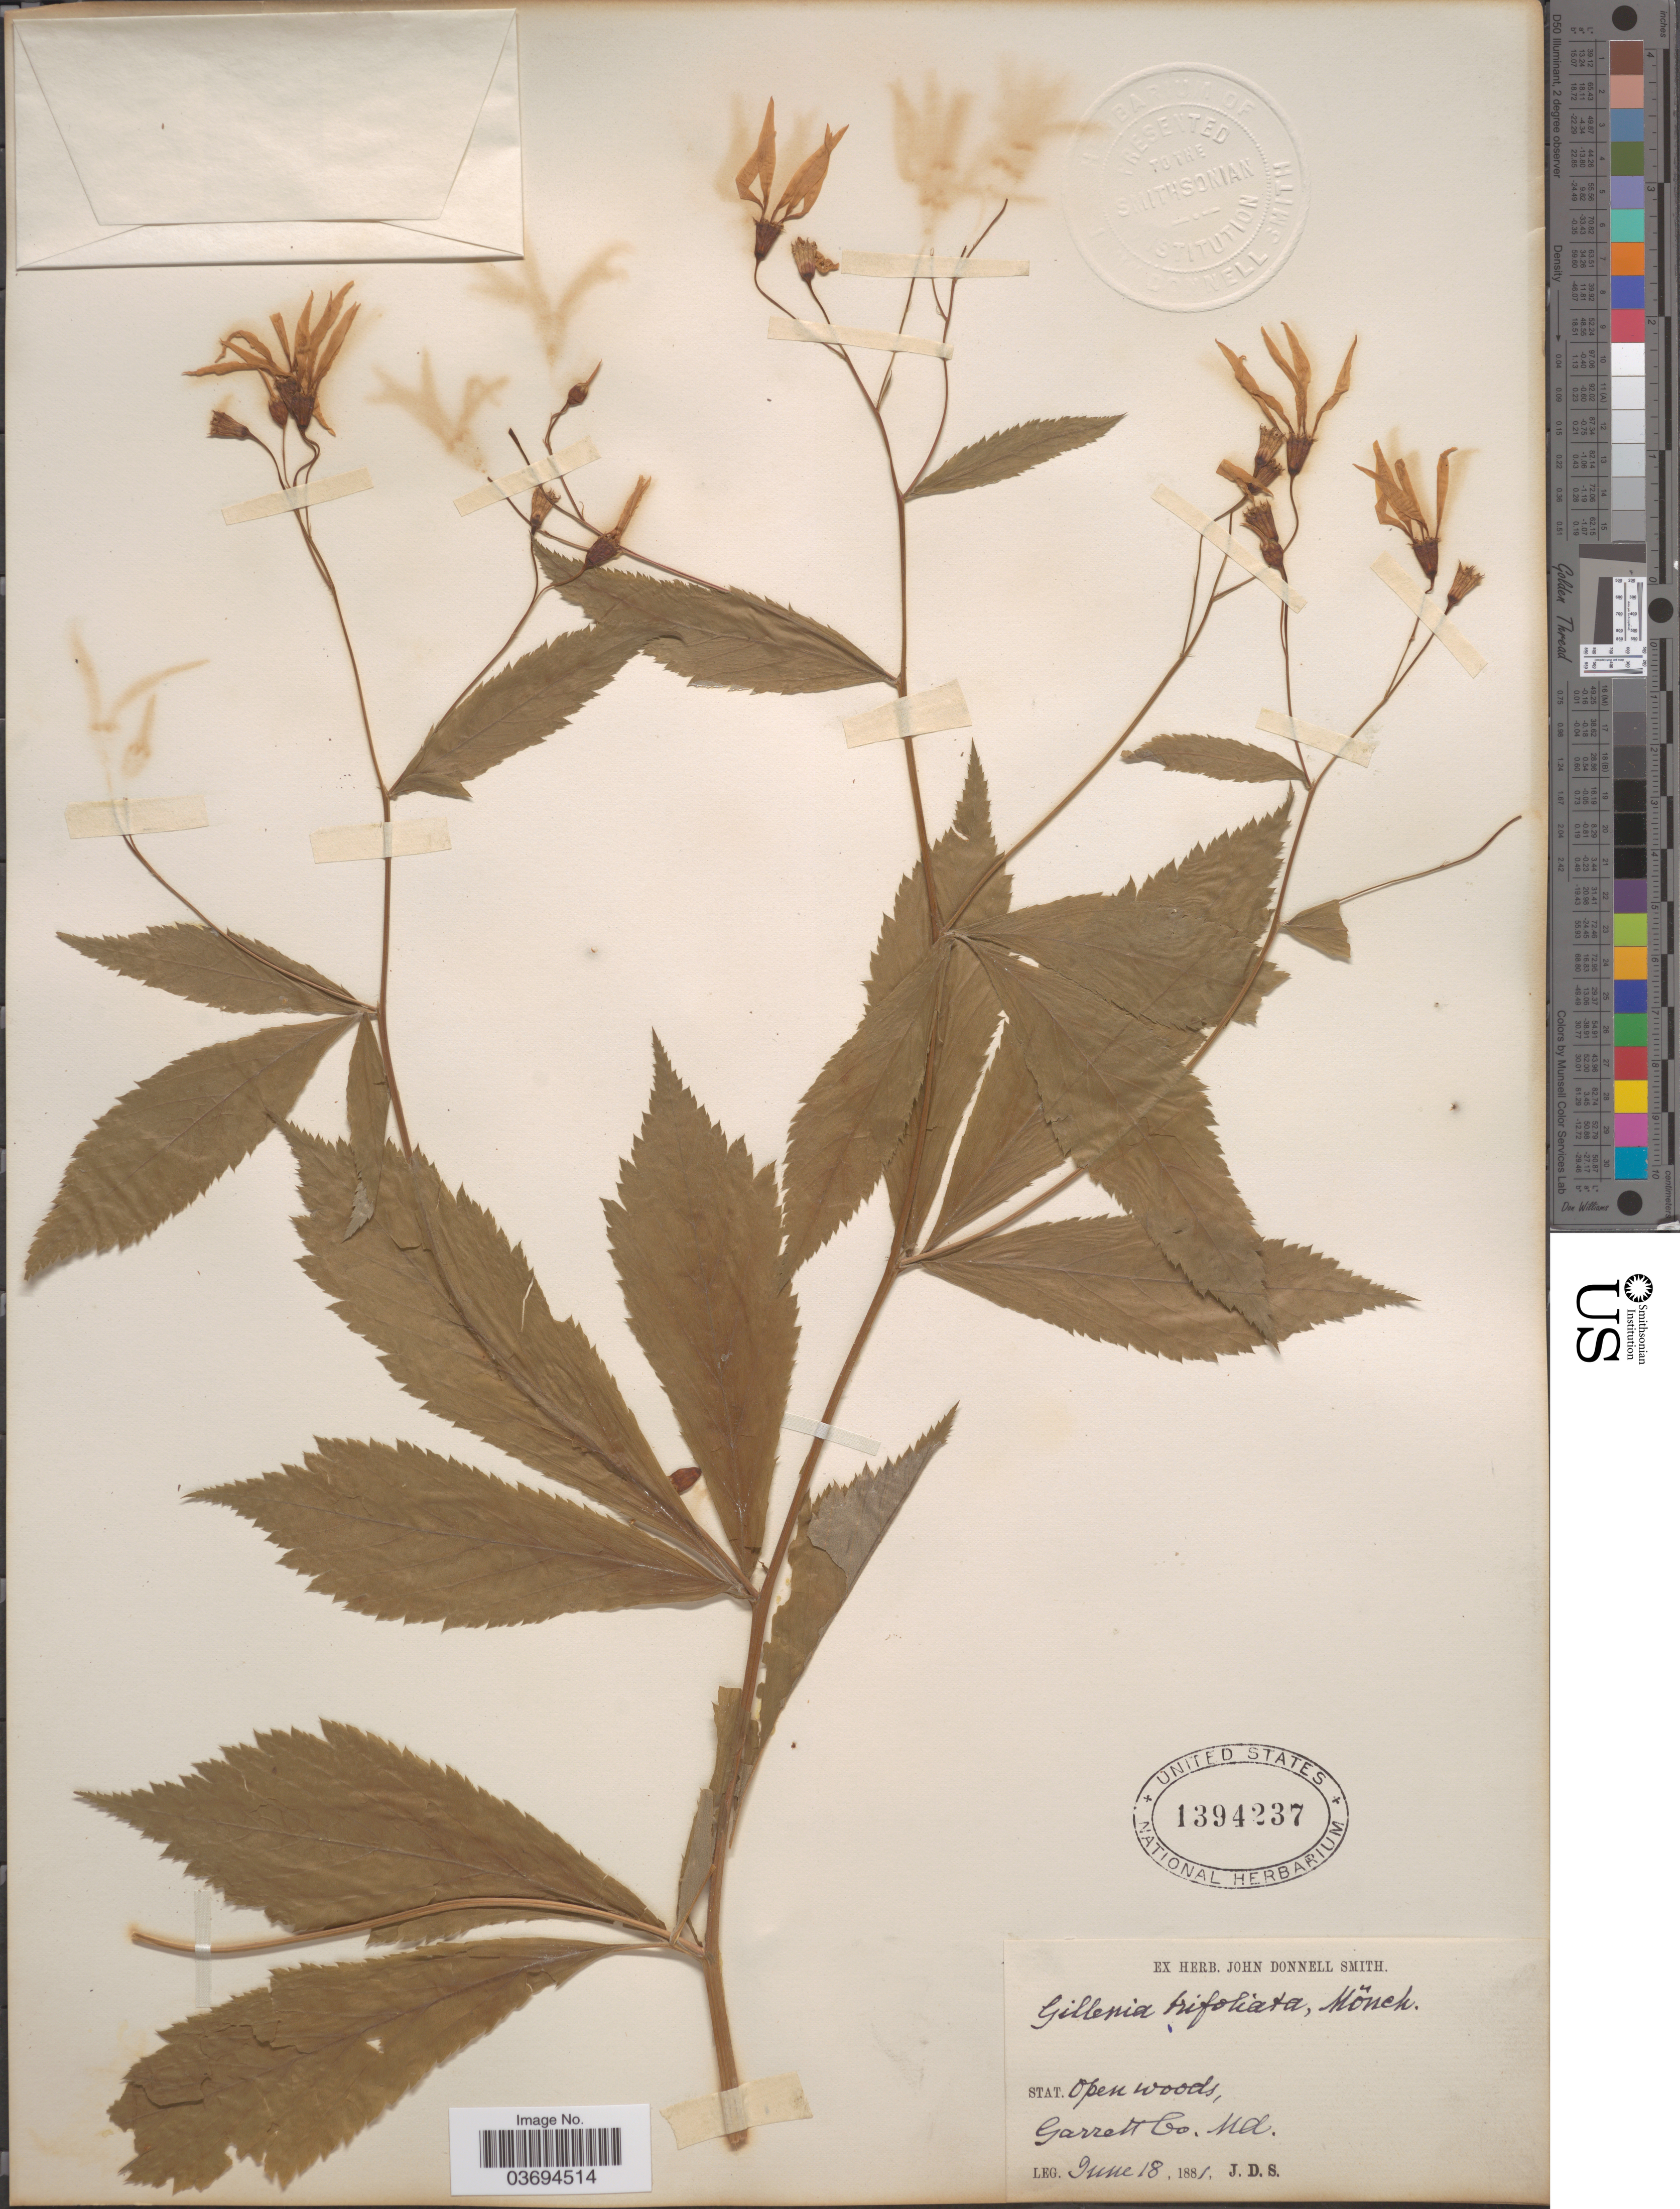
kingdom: Plantae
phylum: Tracheophyta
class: Magnoliopsida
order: Rosales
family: Rosaceae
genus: Gillenia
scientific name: Gillenia trifoliata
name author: (L.) Moench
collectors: J. Donnell Smith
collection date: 1881-06-18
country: United States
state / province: Maryland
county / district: Garrett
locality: Stat. open woods, Garrett Co.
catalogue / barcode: US 1394237